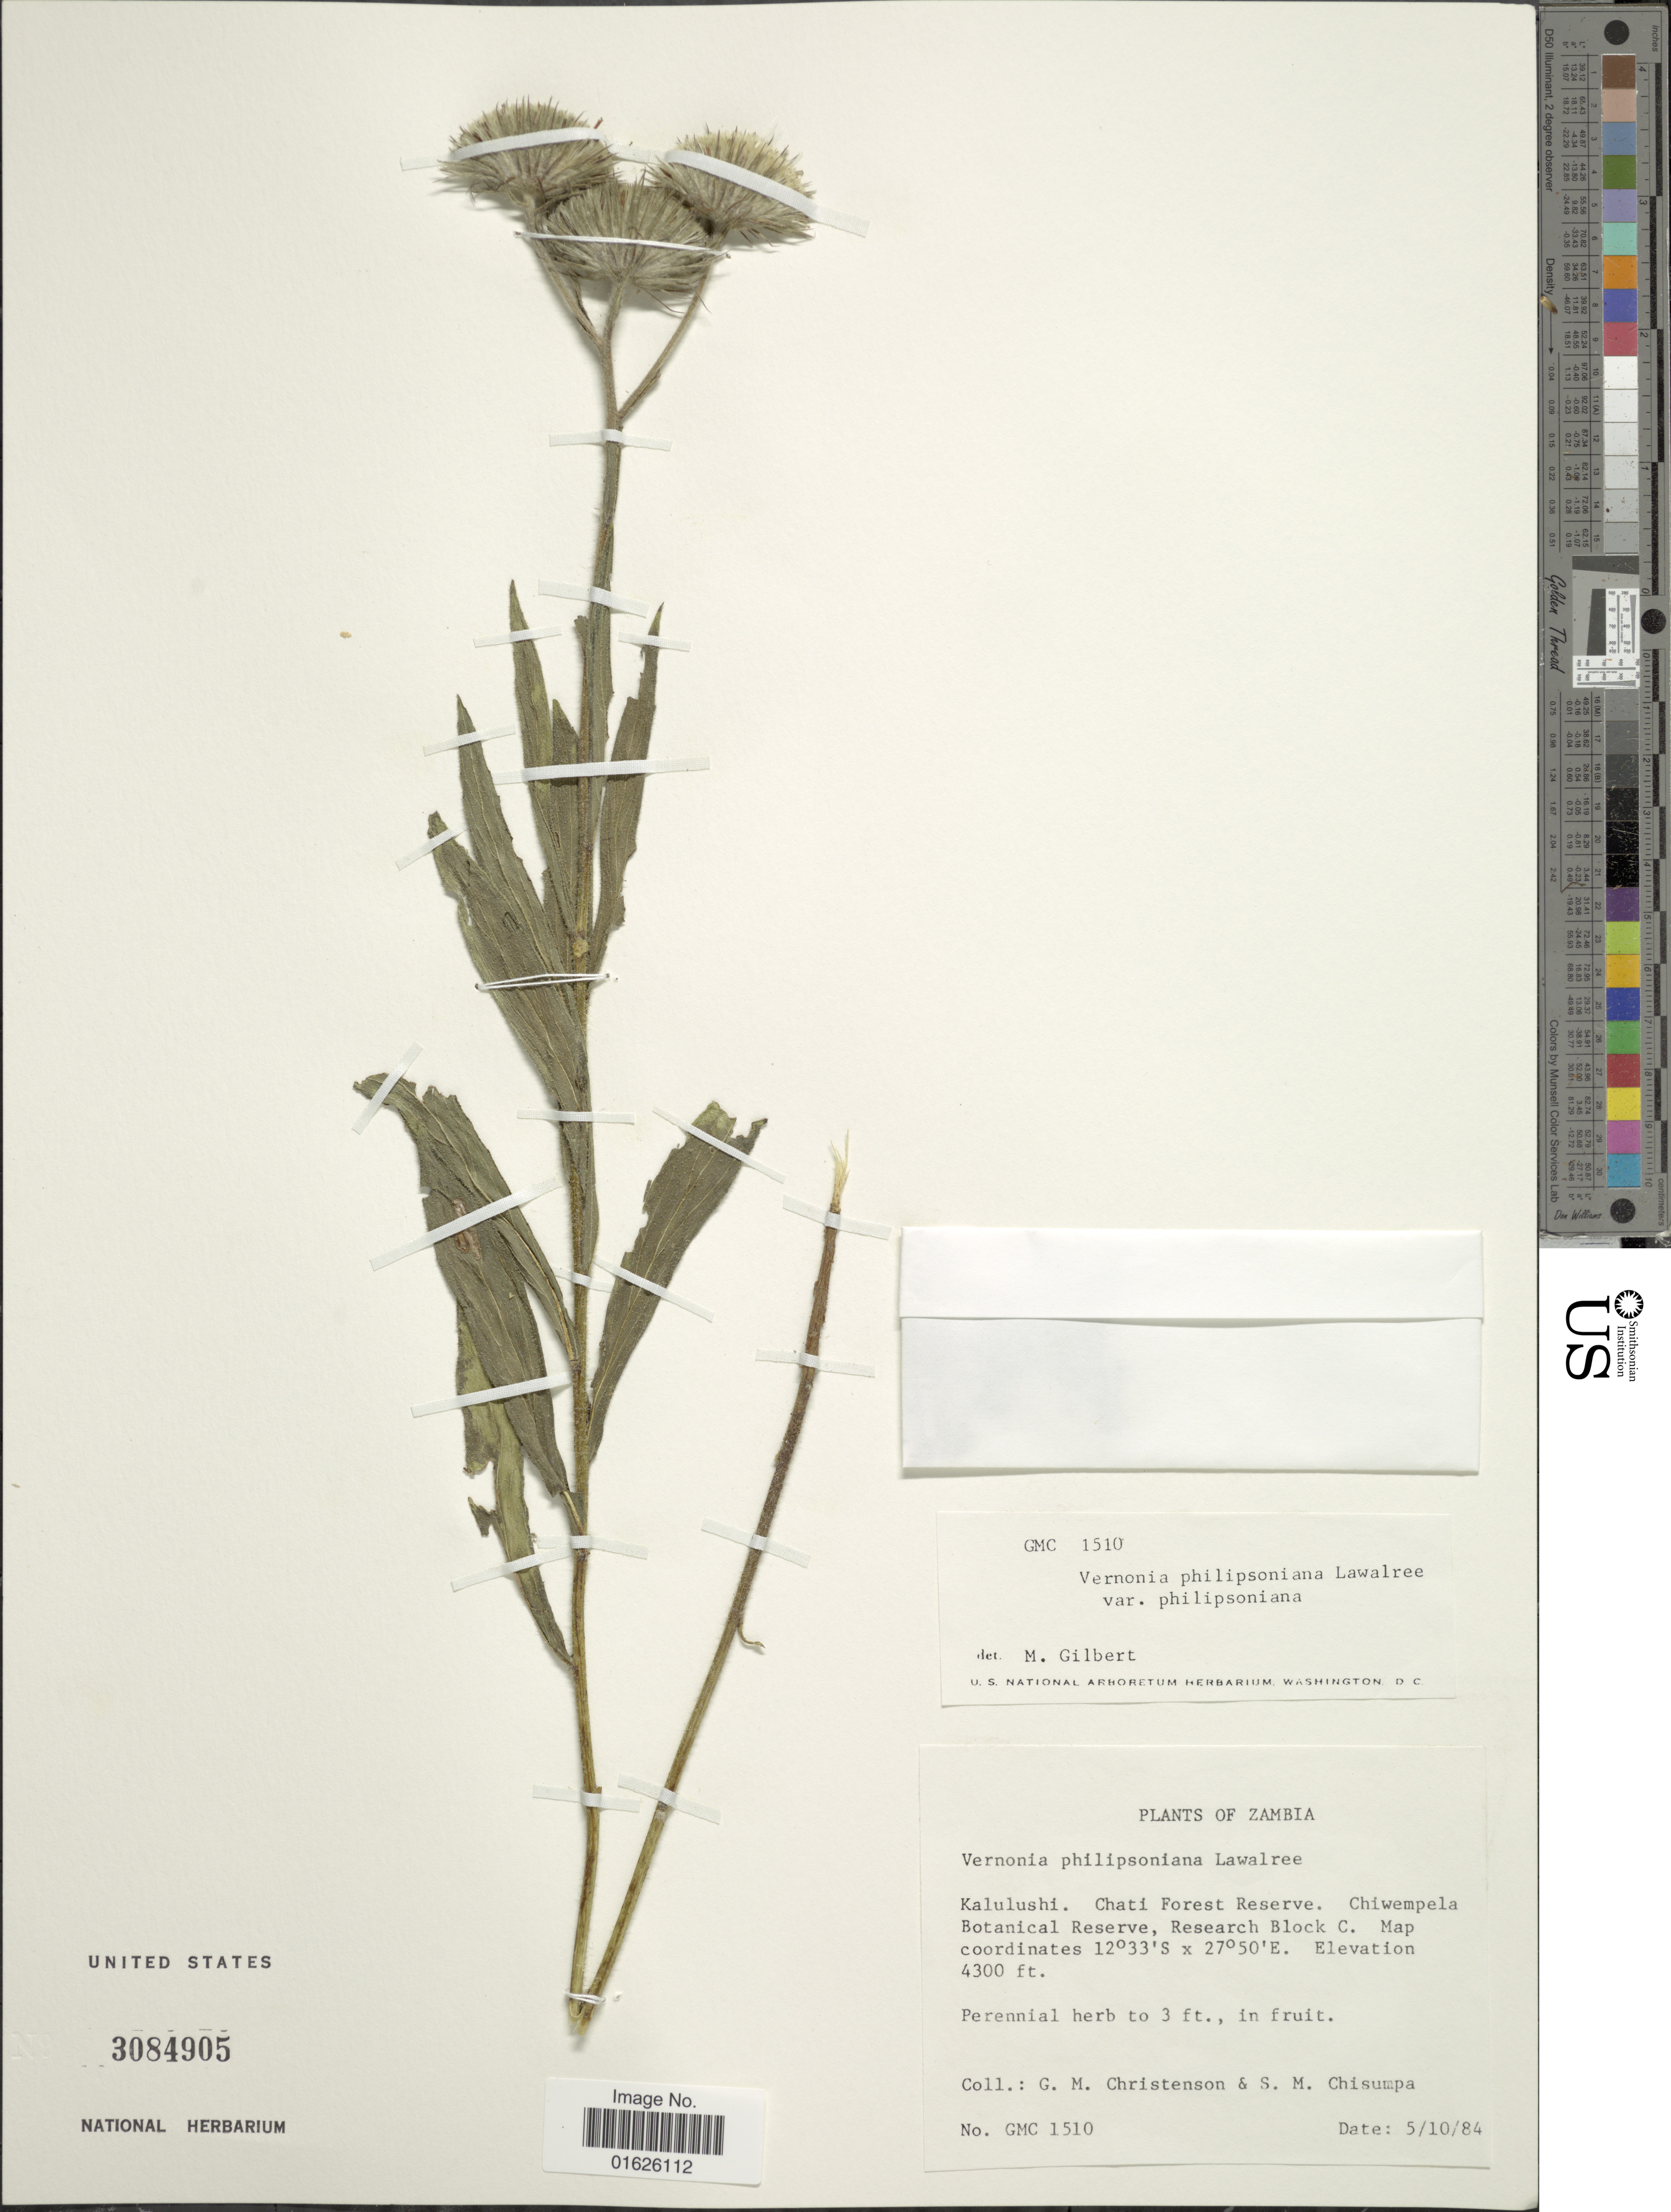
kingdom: Plantae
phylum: Tracheophyta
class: Magnoliopsida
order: Asterales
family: Asteraceae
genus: Vernoniastrum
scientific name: Vernoniastrum musofense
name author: (S. Moore) H. Rob.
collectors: G. Christenson & S. Chisumpa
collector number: GMC 1510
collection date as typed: Transcribed d/m/y: 10/5/84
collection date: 1984-05-10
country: Zambia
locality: Kalulushi, Chait Forest Reserve, Chiwempela Botanical Reserve, Research Block C.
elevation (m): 1311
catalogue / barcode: US 3084905